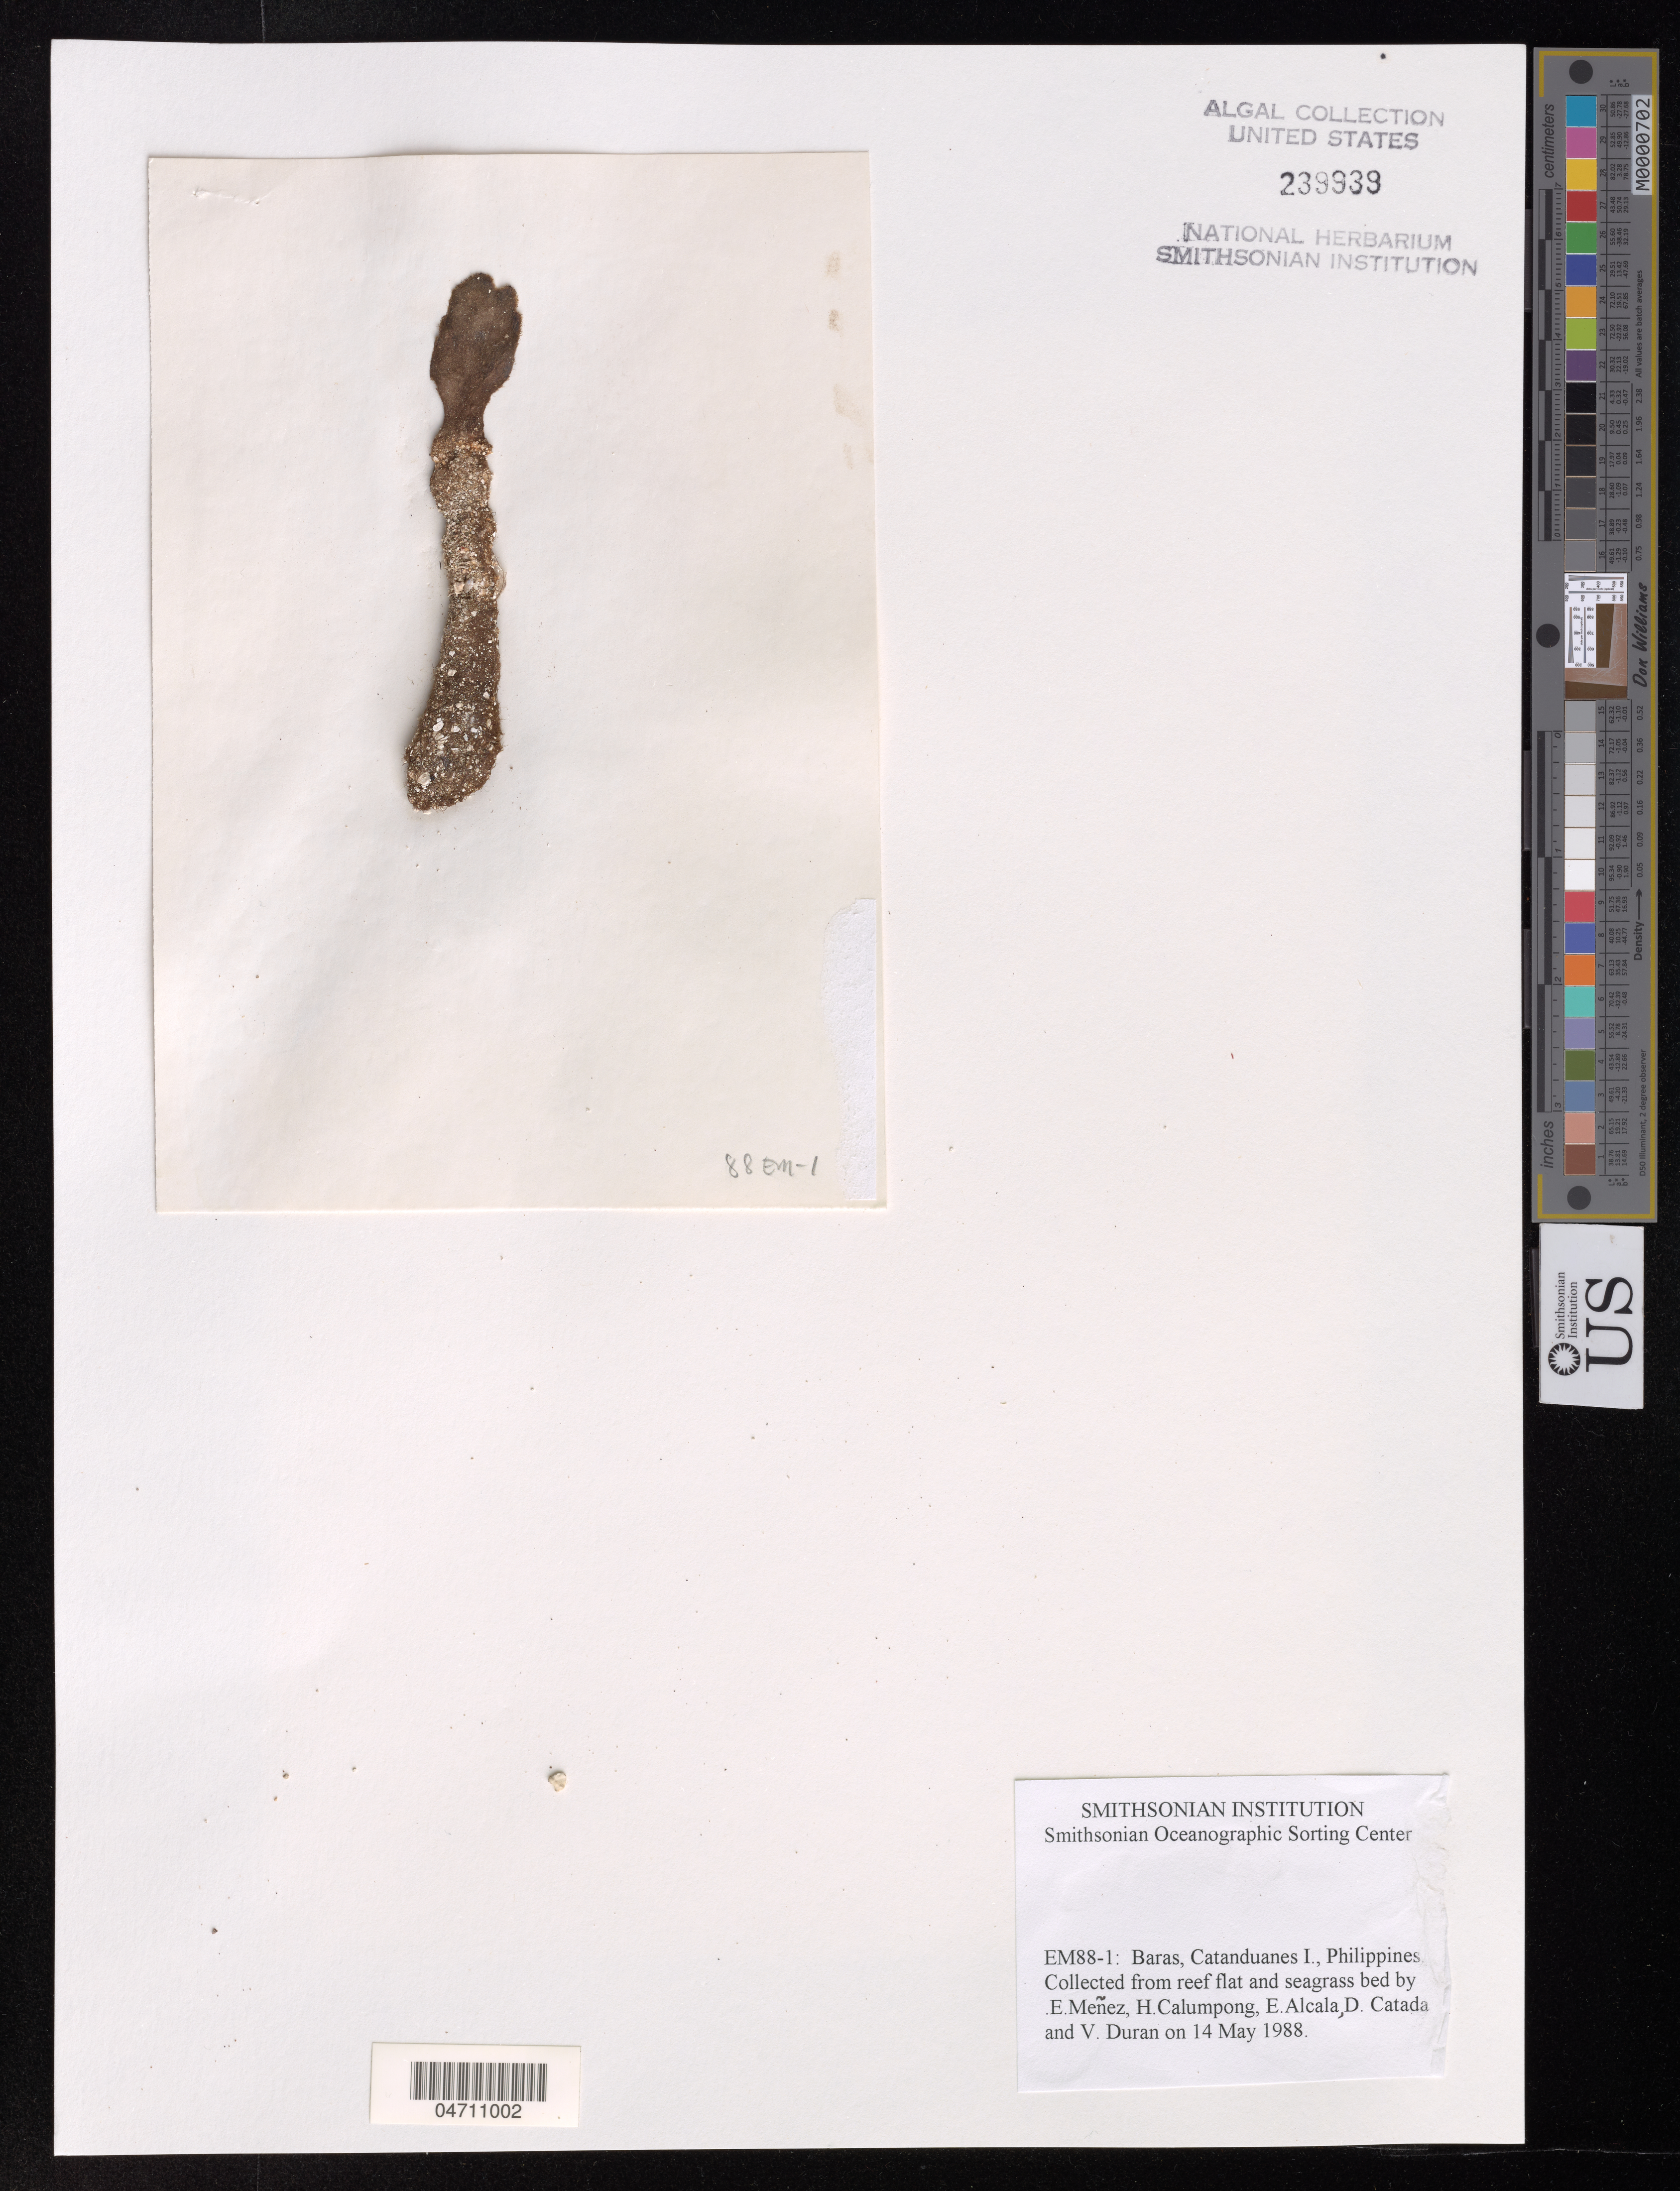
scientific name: Algae unknown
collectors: E. Meñez, H. Calumpong & E. Alcala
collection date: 1988-05-14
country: Philippines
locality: EM88-1: Baras, Catanduanes I.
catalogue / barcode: US 239939